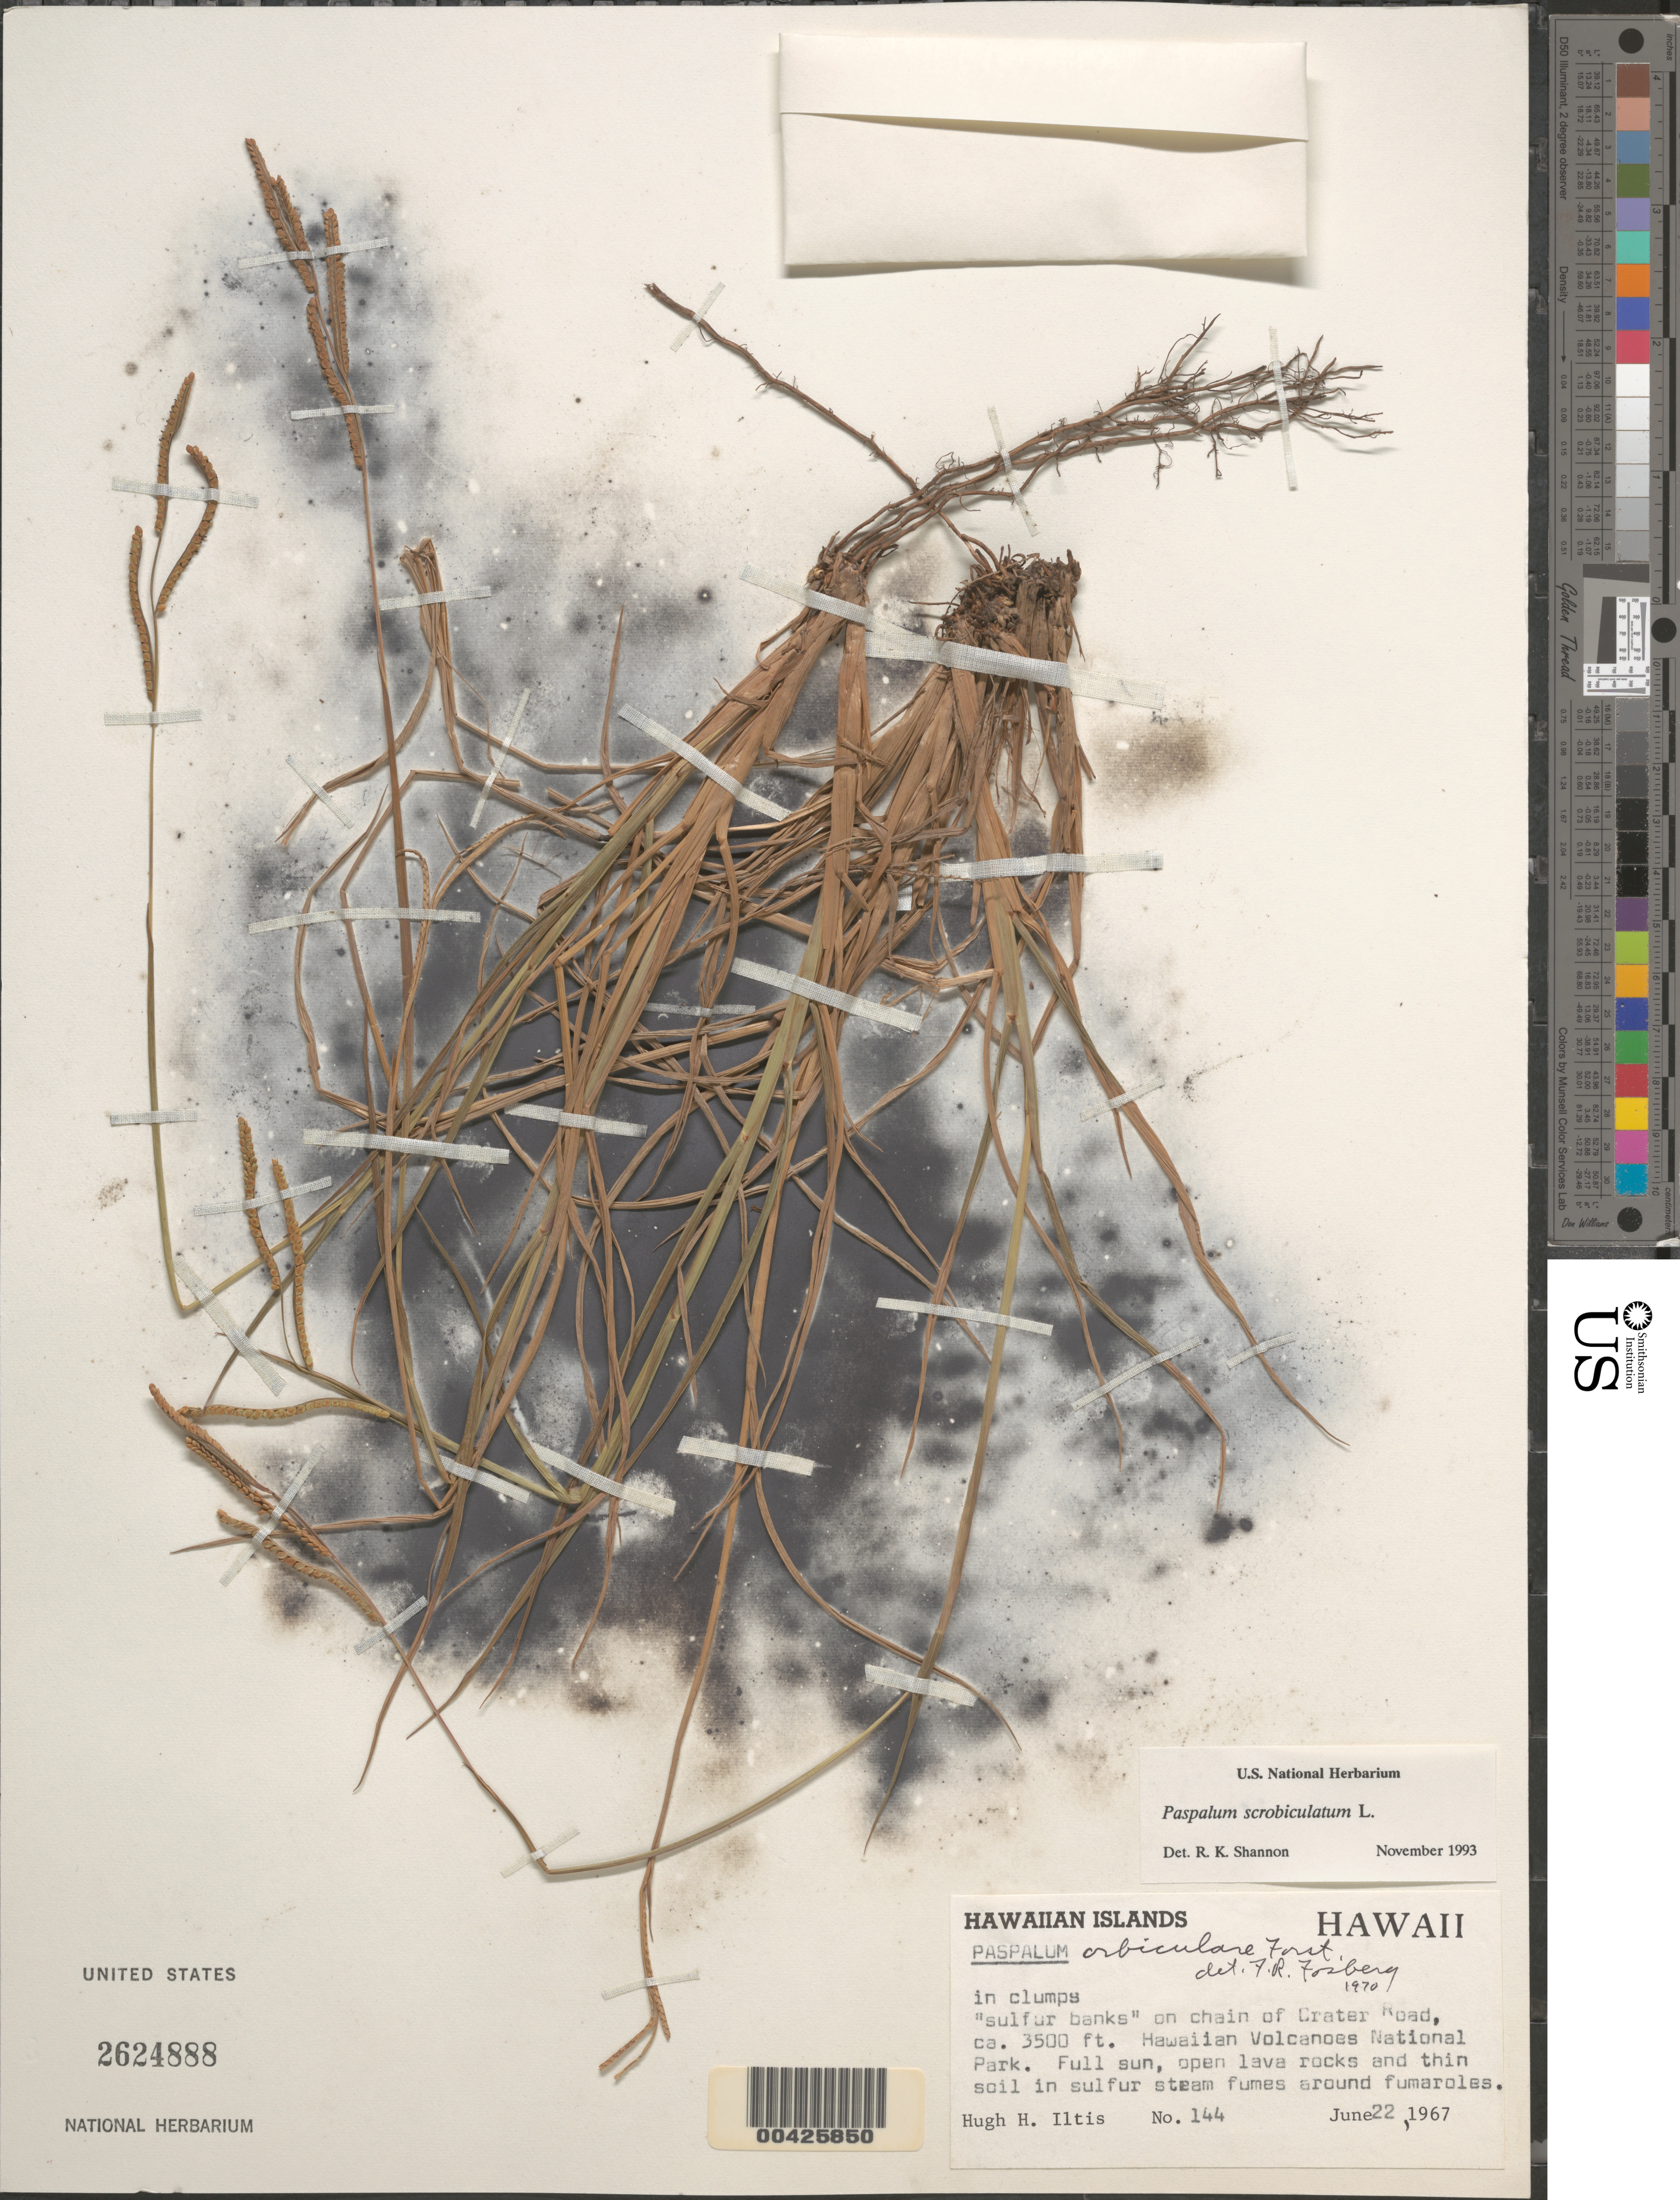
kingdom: Plantae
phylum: Tracheophyta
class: Liliopsida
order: Poales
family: Poaceae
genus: Paspalum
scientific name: Paspalum scrobiculatum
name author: L.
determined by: Shannon, R. K., (UNITED STATES)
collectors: H. H. Iltis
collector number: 144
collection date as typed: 22 Jun 1967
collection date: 1967-06-22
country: United States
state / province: Hawaii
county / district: Hawaii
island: Hawaii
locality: Sulfur banks on chain of Crater Road, Hawaiian Volcanoes National Park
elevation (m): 1067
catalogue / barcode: US 2624888